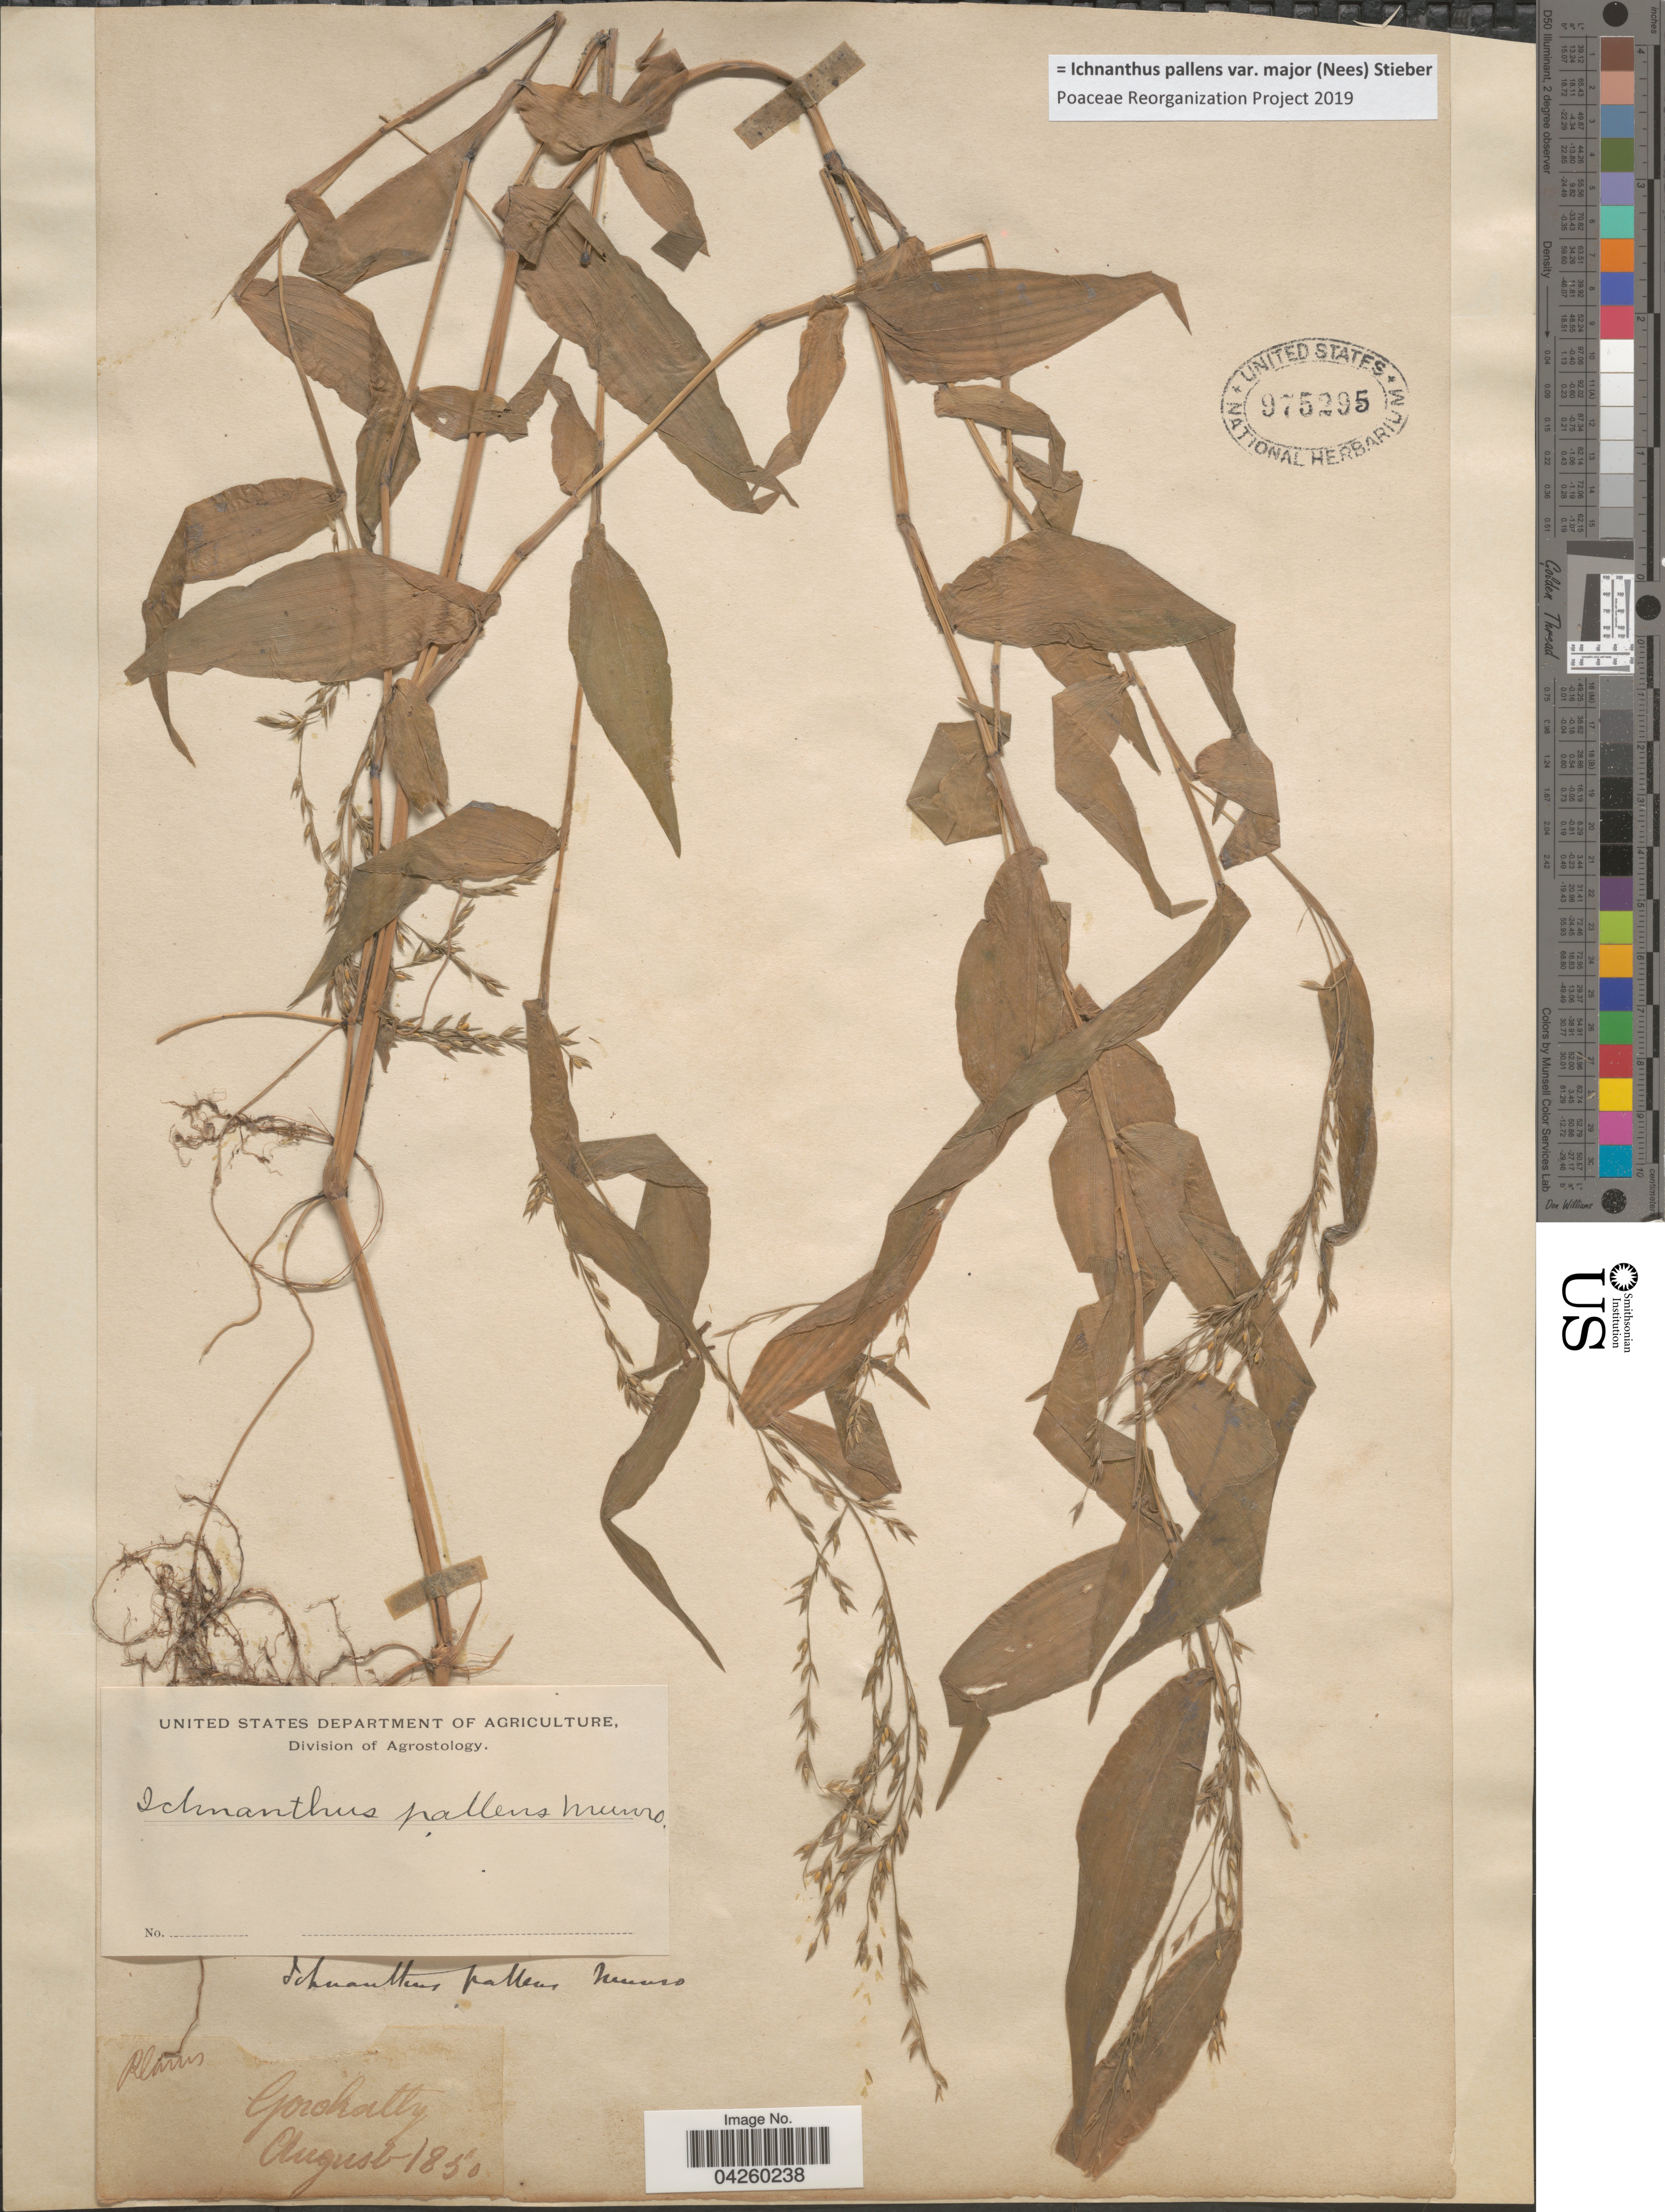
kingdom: Plantae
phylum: Tracheophyta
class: Liliopsida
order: Poales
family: Poaceae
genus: Ichnanthus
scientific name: Ichnanthus pallens var. major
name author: (Nees) Stieber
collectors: Gorohatty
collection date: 1850-08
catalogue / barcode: US 975295